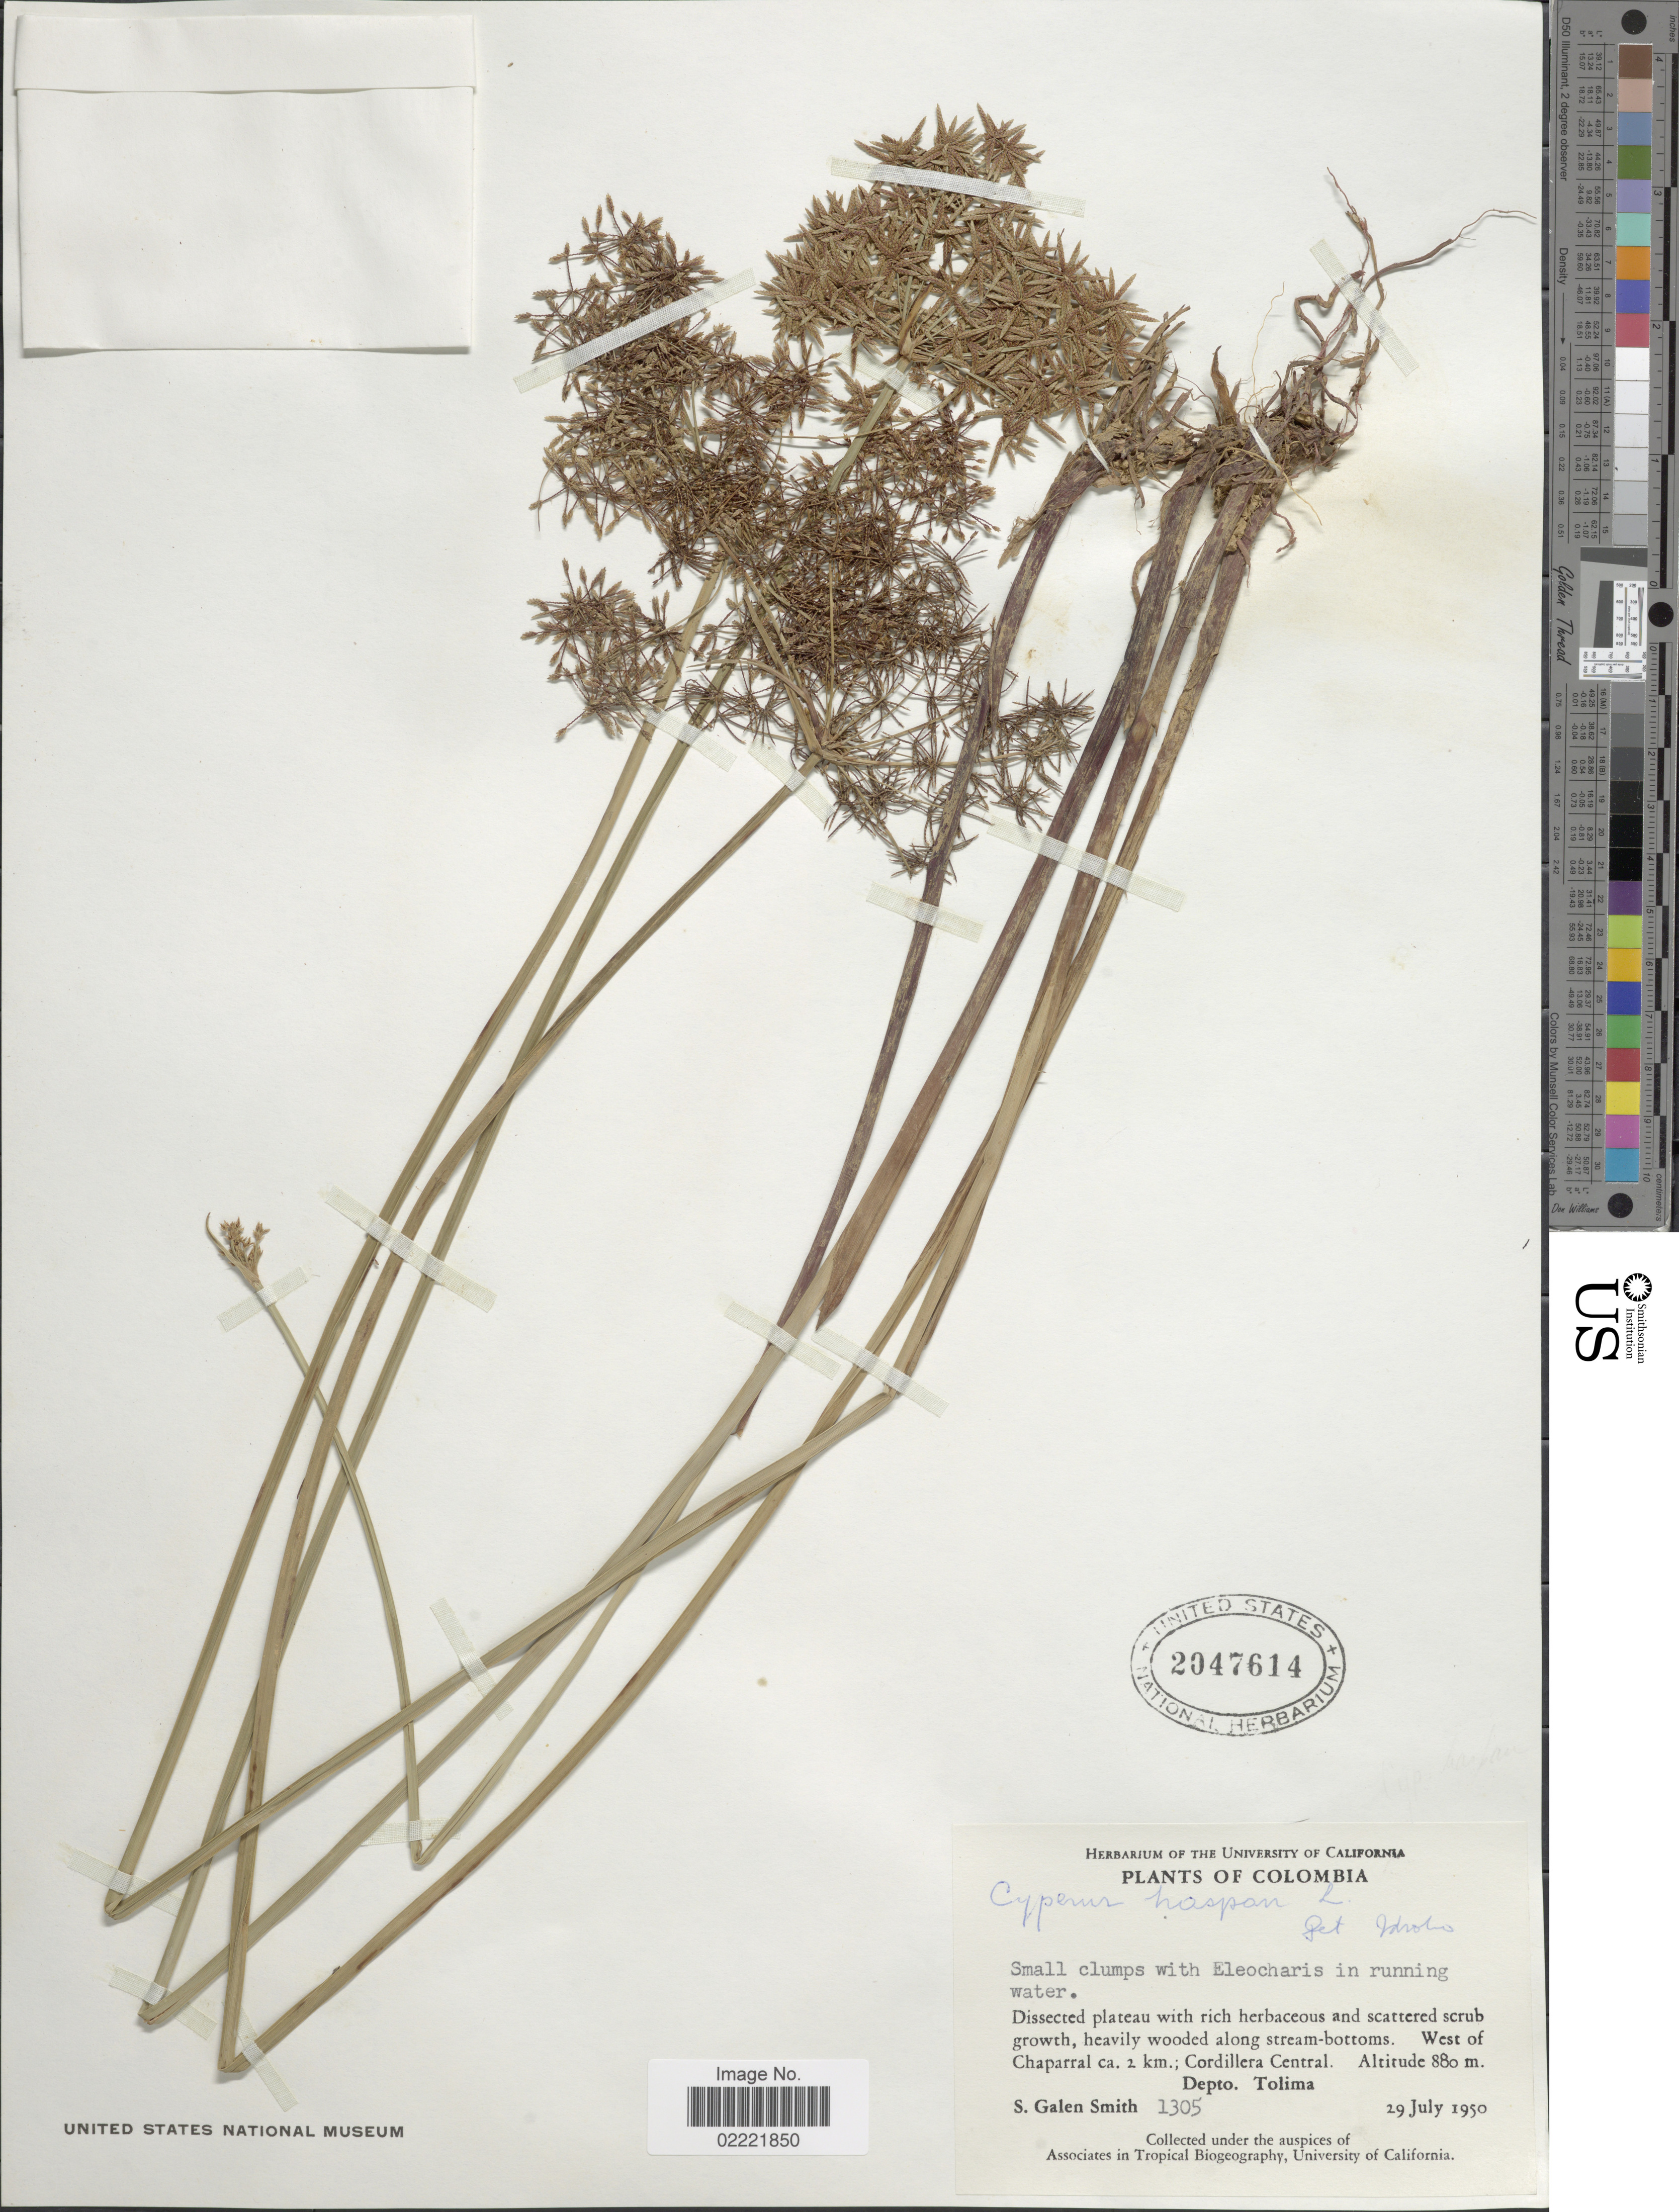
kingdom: Plantae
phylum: Tracheophyta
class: Liliopsida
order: Poales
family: Cyperaceae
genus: Cyperus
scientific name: Cyperus haspan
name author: L.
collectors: S. G. Smith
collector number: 1305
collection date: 1950-07-29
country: Colombia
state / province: Tolima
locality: West of Chaparral ca. 2 km.; Cordillera Central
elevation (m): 880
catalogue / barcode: US 2047614